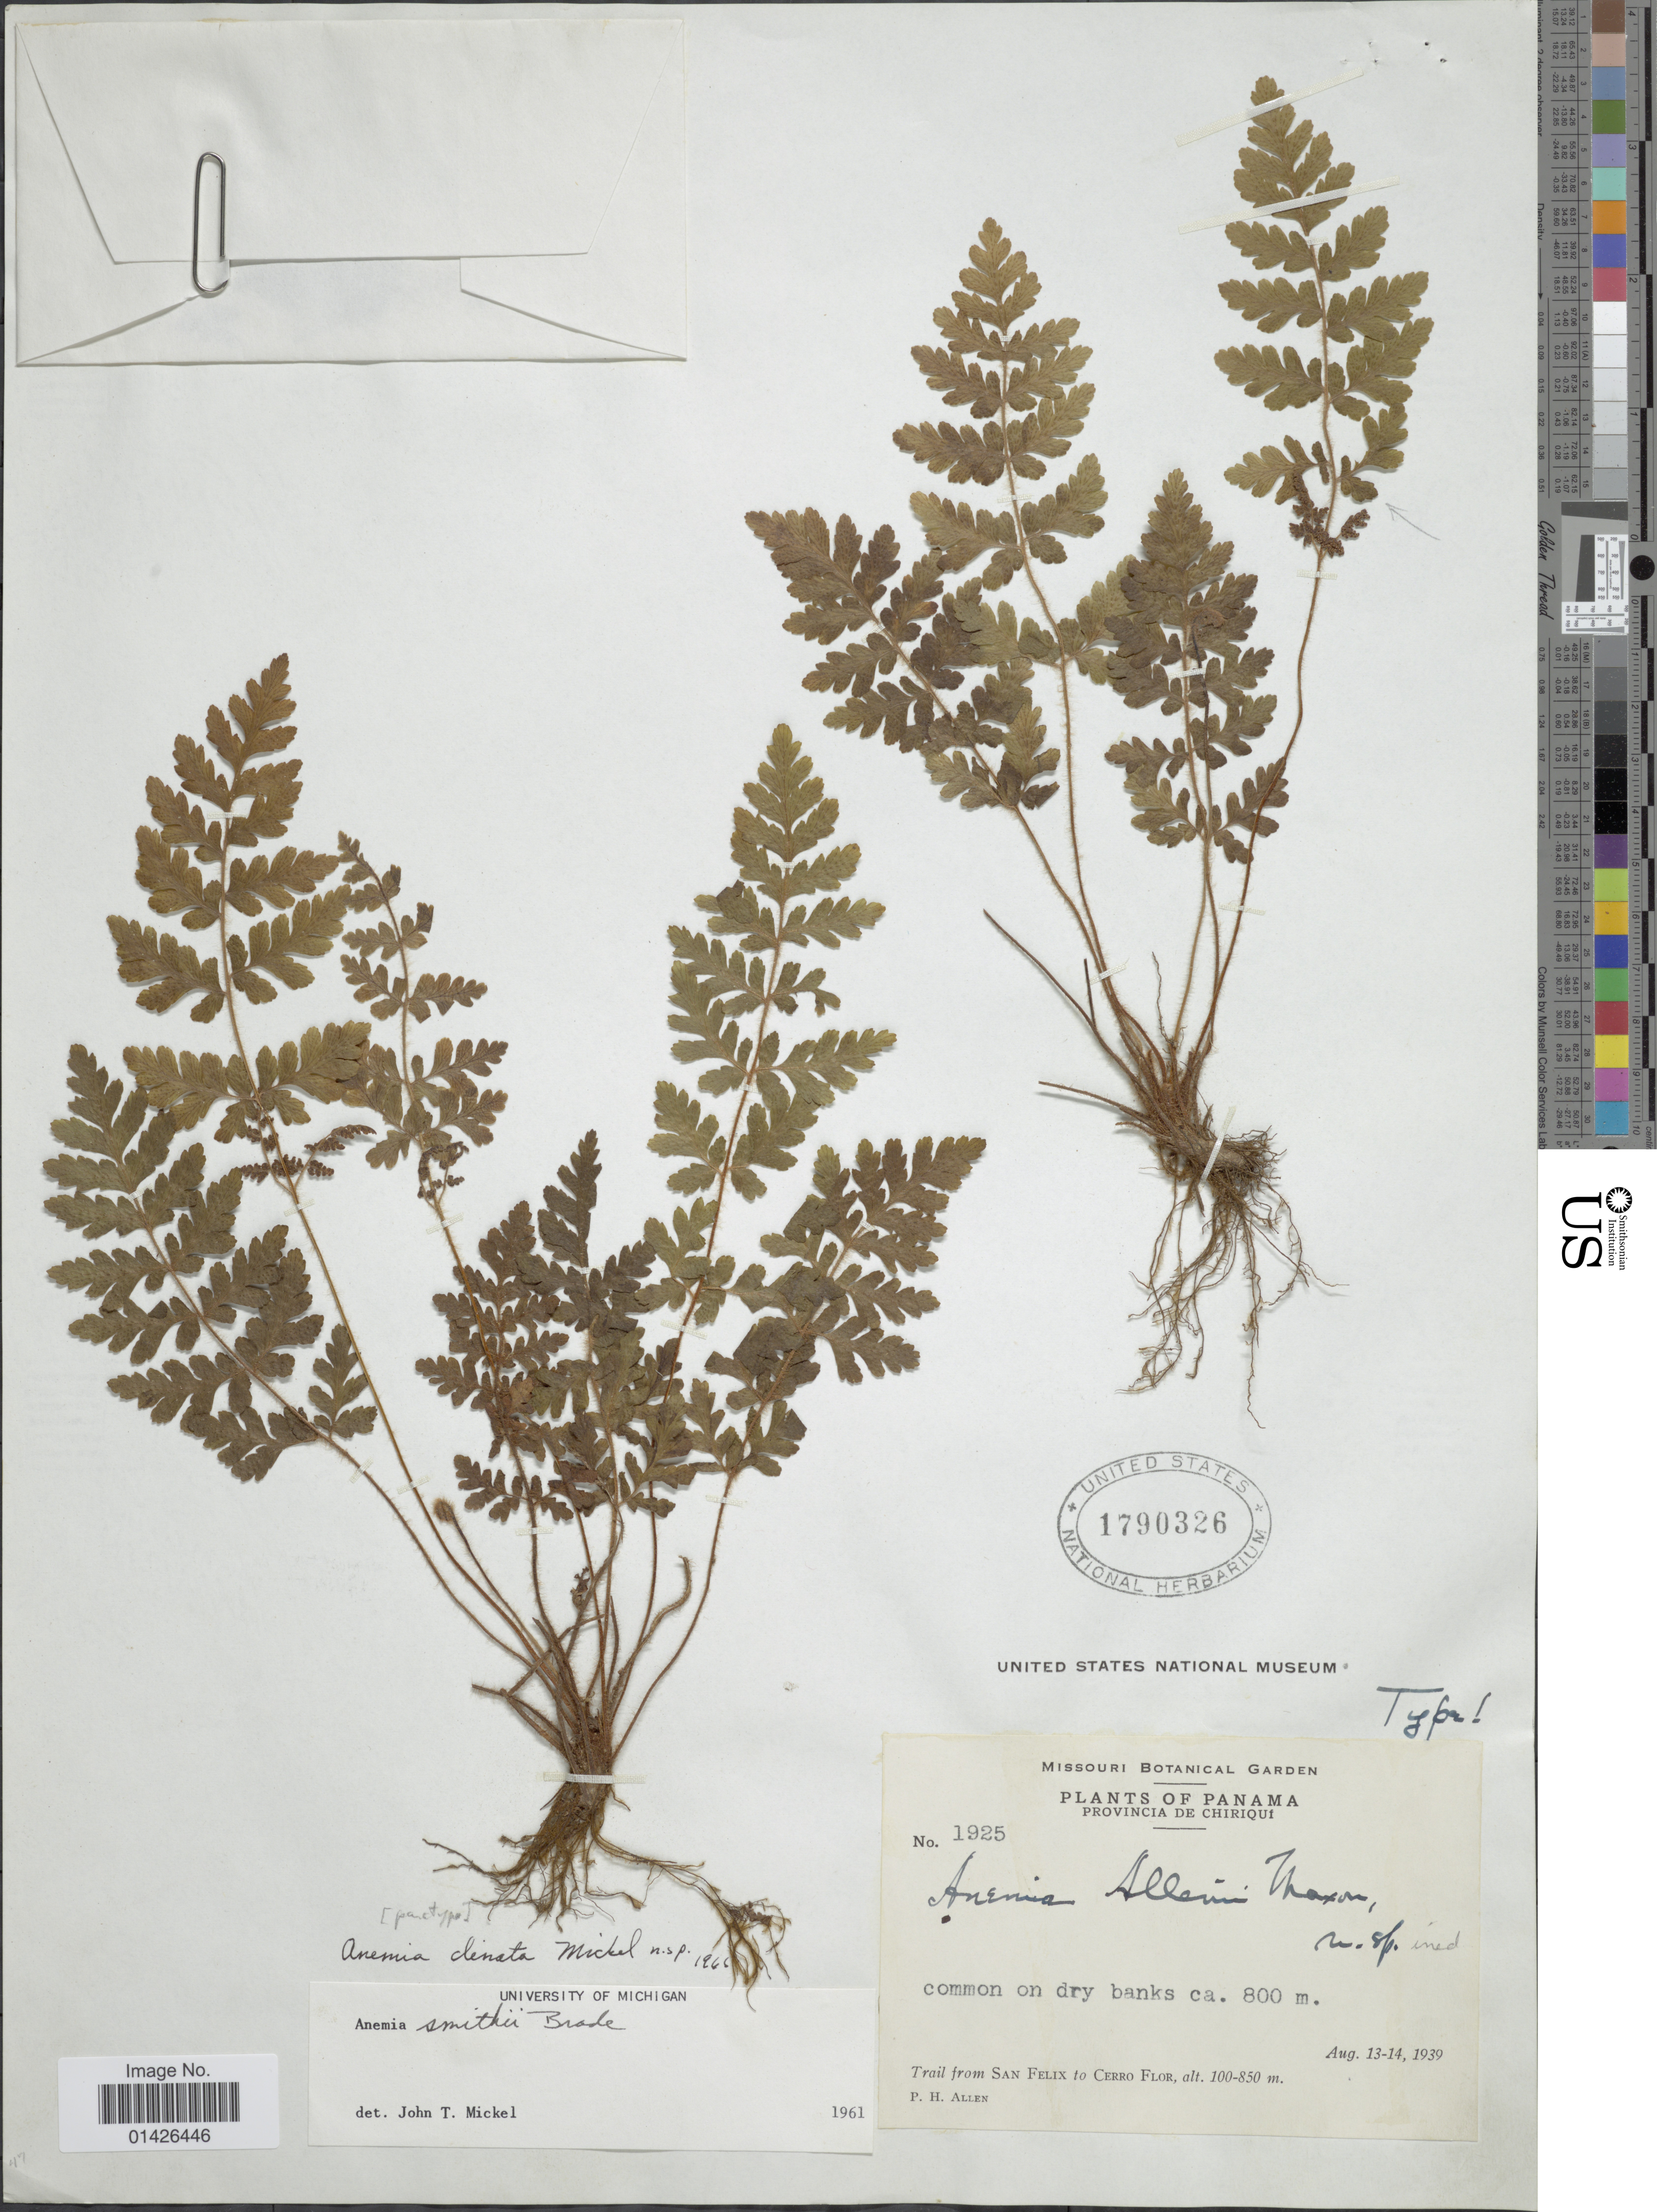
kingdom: Plantae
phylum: Tracheophyta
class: Polypodiopsida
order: Schizaeales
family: Anemiaceae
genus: Anemia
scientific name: Anemia clinata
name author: Mickel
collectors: P. H. Allen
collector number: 1925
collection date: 1939-08-13/1939-08-14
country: Panama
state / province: Chiriqui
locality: Trail from San Felix to cerro Flor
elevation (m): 100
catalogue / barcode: US 1790326